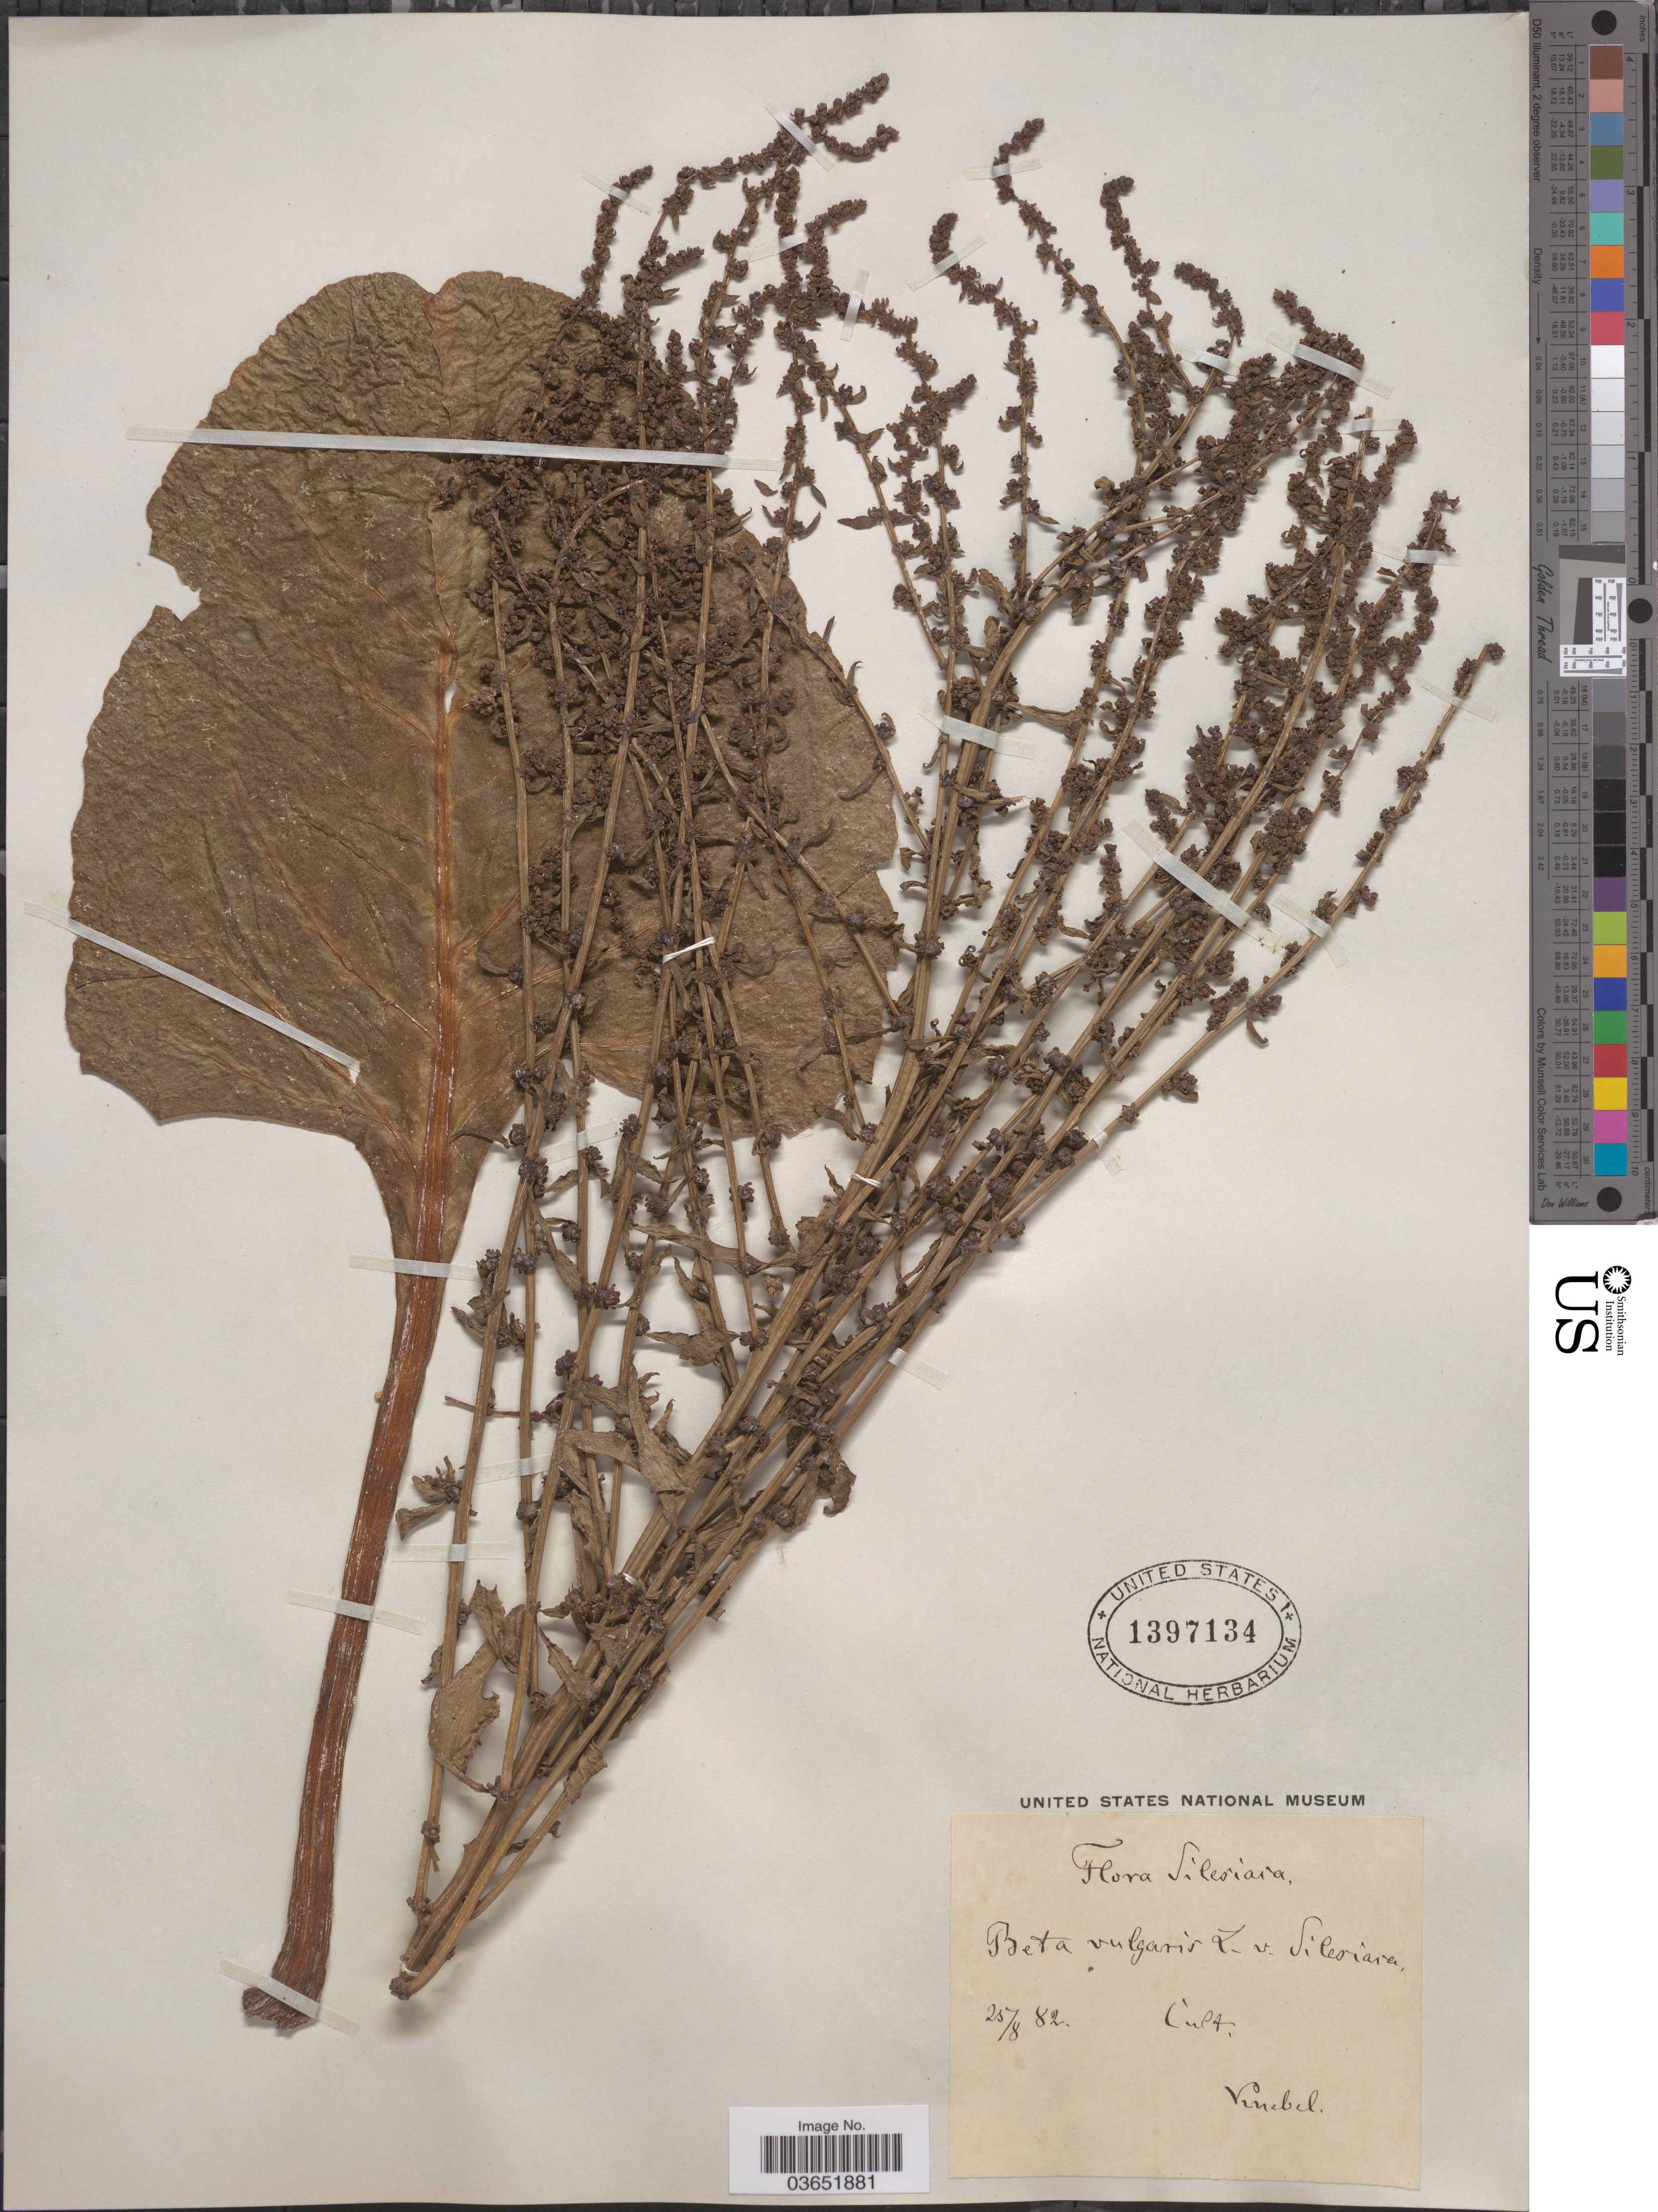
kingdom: Plantae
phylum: Tracheophyta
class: Magnoliopsida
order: Caryophyllales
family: Amaranthaceae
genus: Beta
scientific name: Beta vulgaris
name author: L.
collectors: Vinebel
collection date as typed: Transcribed d/m/y: 25/8/82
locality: Silesiaca.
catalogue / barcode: US 1397134